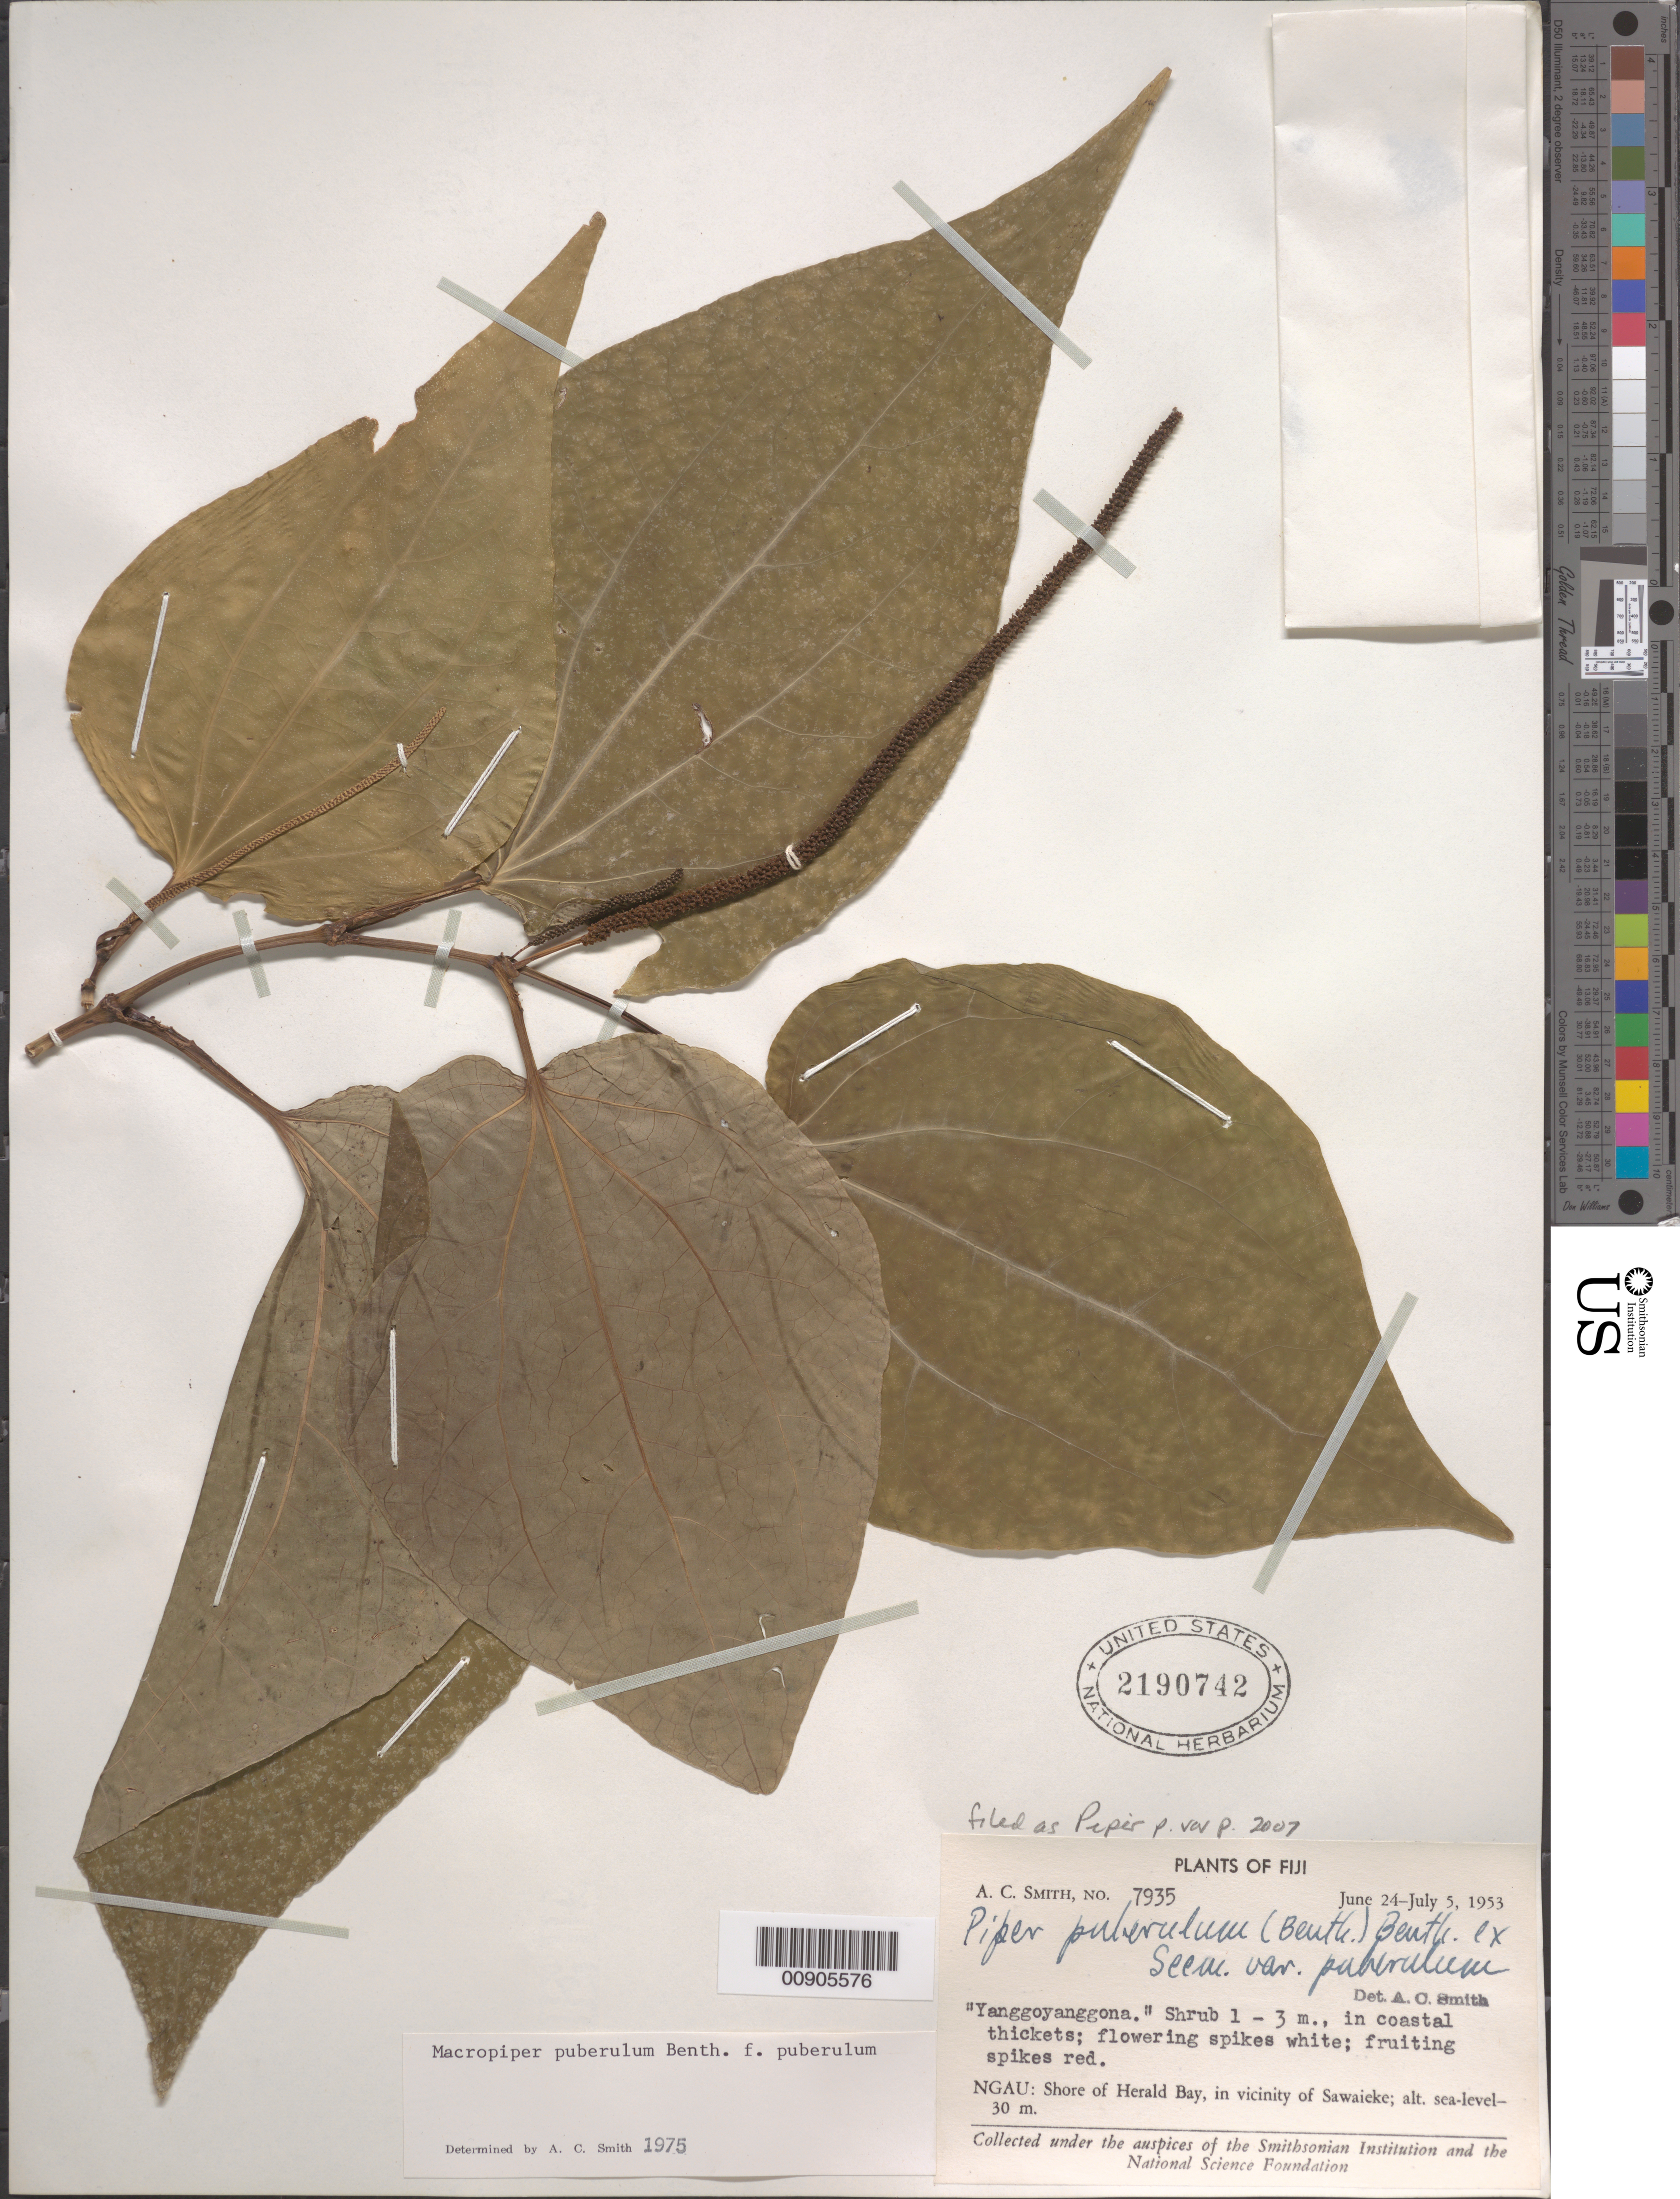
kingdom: Plantae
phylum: Tracheophyta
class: Magnoliopsida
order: Piperales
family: Piperaceae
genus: Piper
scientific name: Piper puberulum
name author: (Benth.) Seem.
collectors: C. A. Smith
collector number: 7935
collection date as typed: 05 Jul 1953 to 24 Jul 1953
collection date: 1953-07-05/1953-07-24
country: Fiji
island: Gau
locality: Nagau: Shore of Herald bay, in vicinity of Sawaieke. (Ngau)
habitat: Costal area.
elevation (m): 0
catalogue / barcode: US 2190742